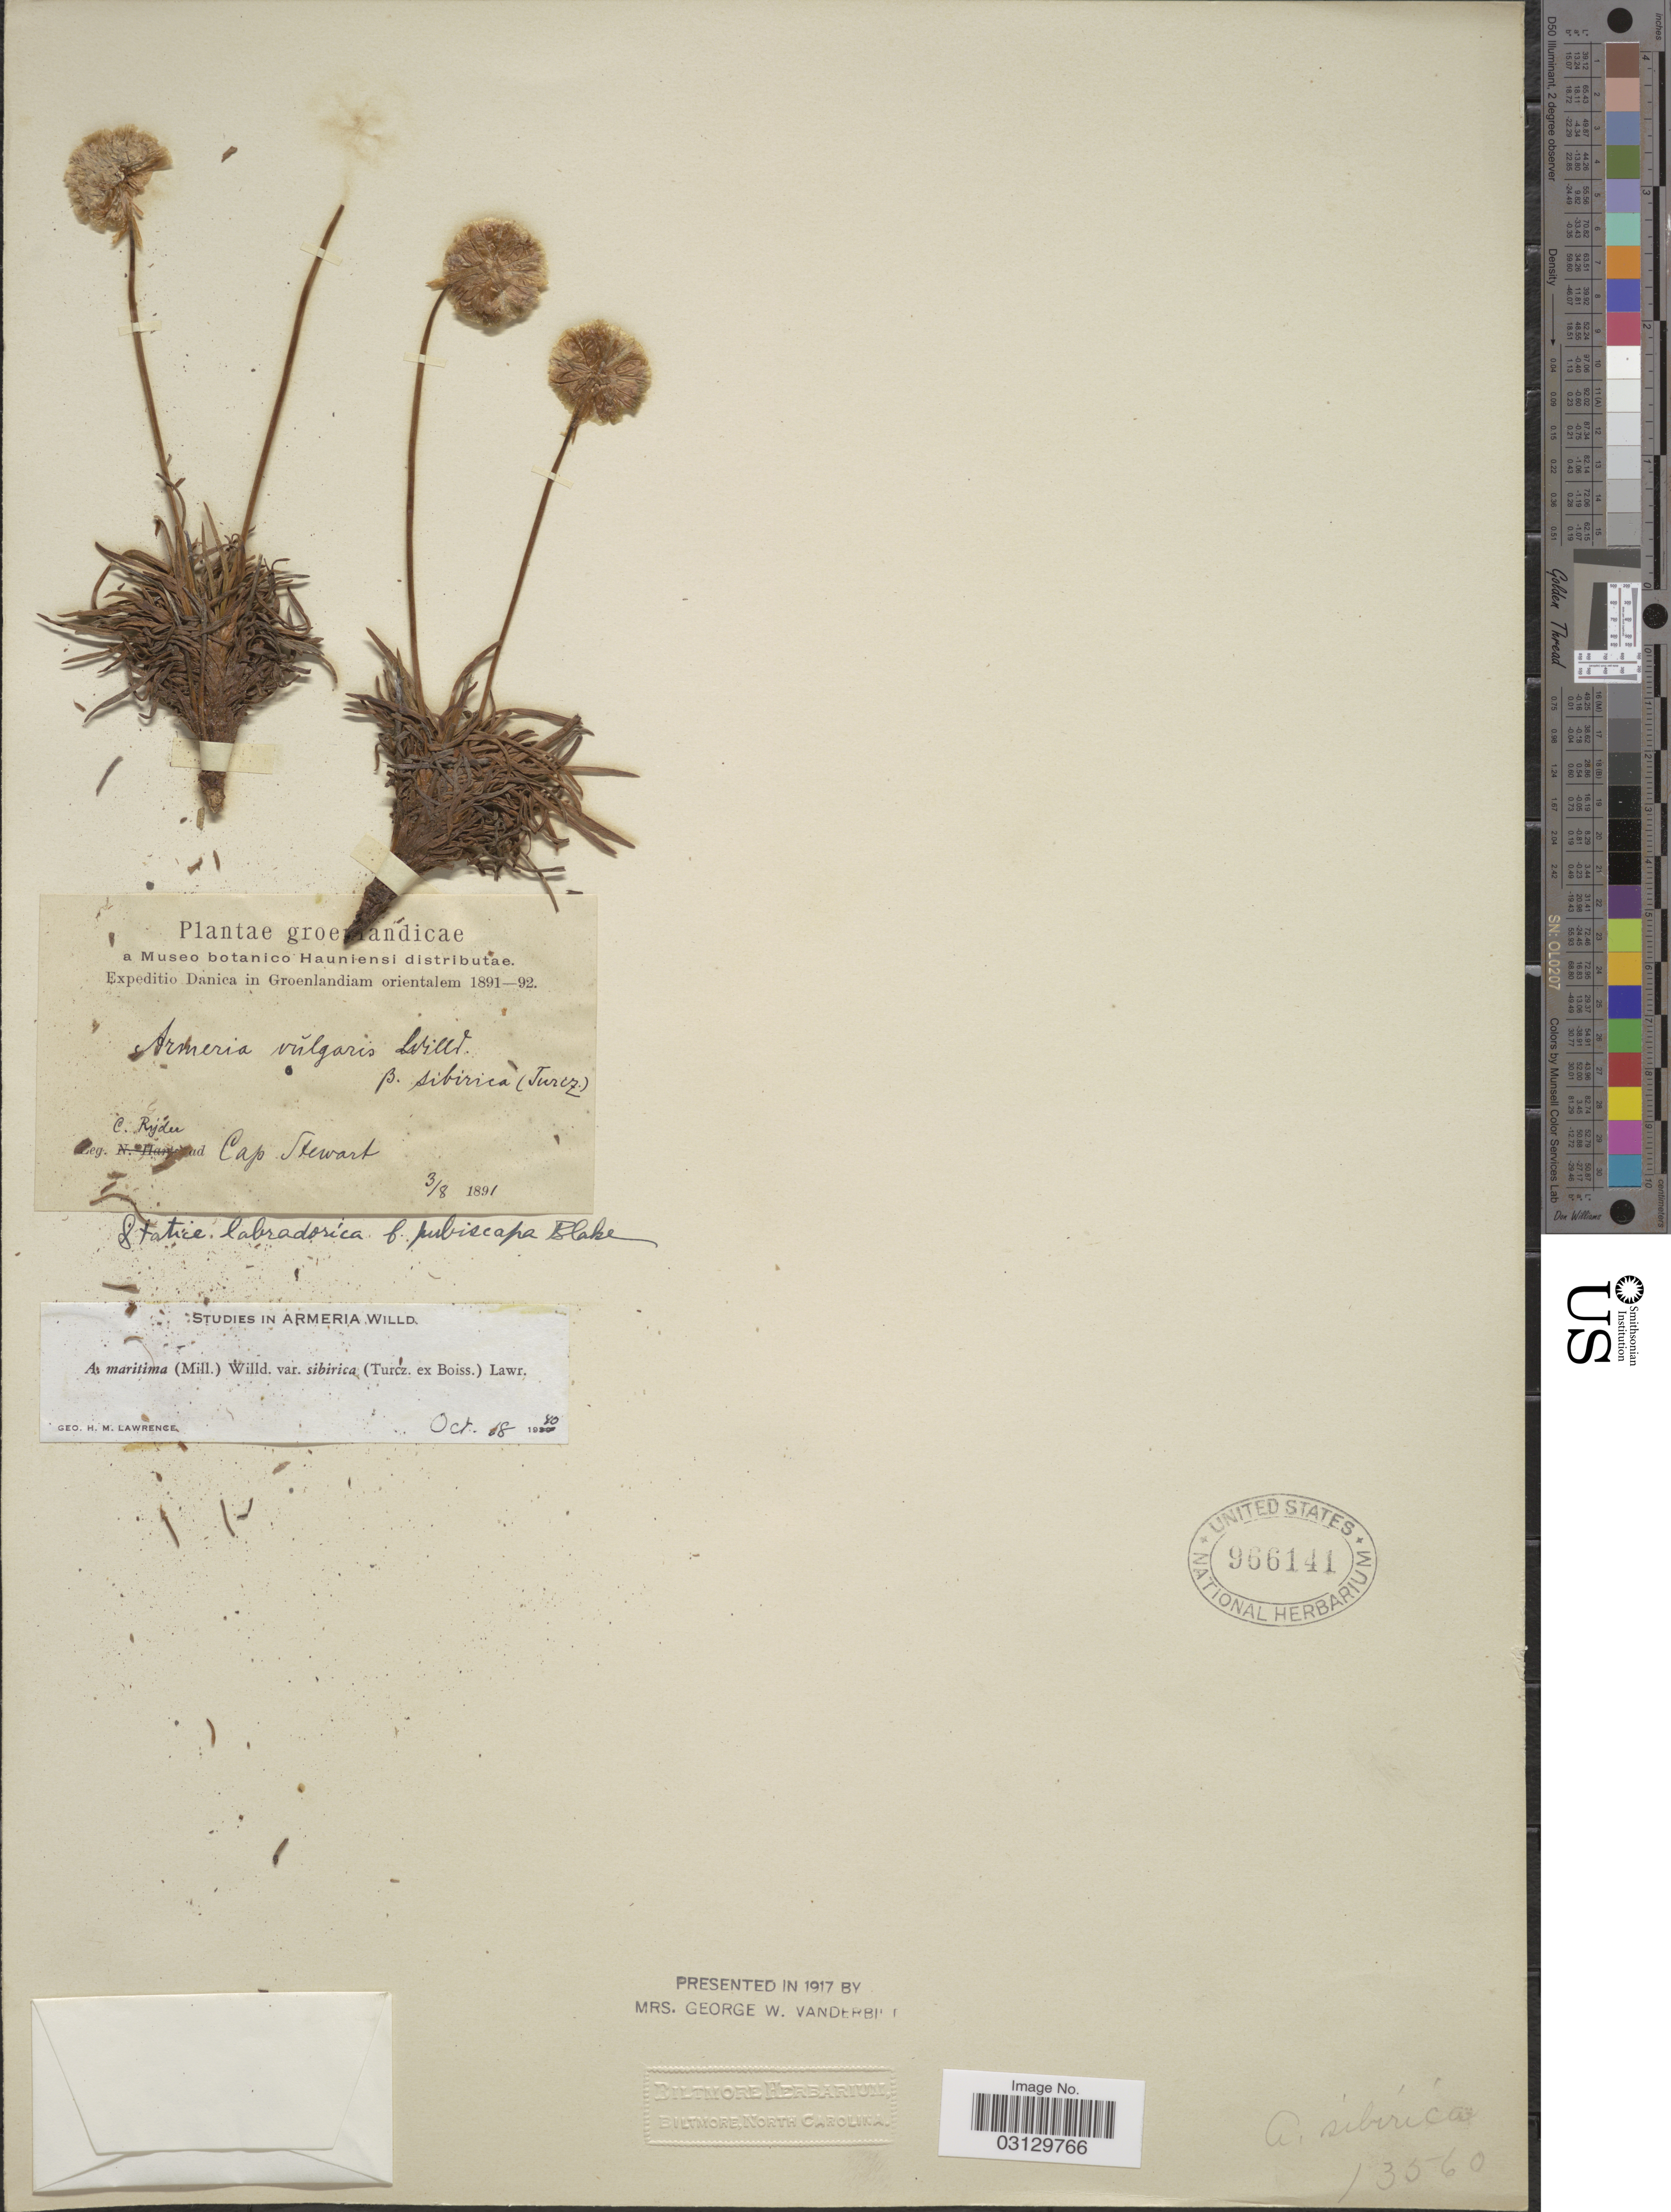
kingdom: Plantae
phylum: Tracheophyta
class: Magnoliopsida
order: Caryophyllales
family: Plumbaginaceae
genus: Armeria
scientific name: Armeria maritima subsp. sibirica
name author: (Turcz. ex Boiss.) Nyman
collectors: C. Ryder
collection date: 1891-08-03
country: Greenland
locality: Groenlandiam orientalem. Cap Stewart.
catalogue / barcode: US 966141